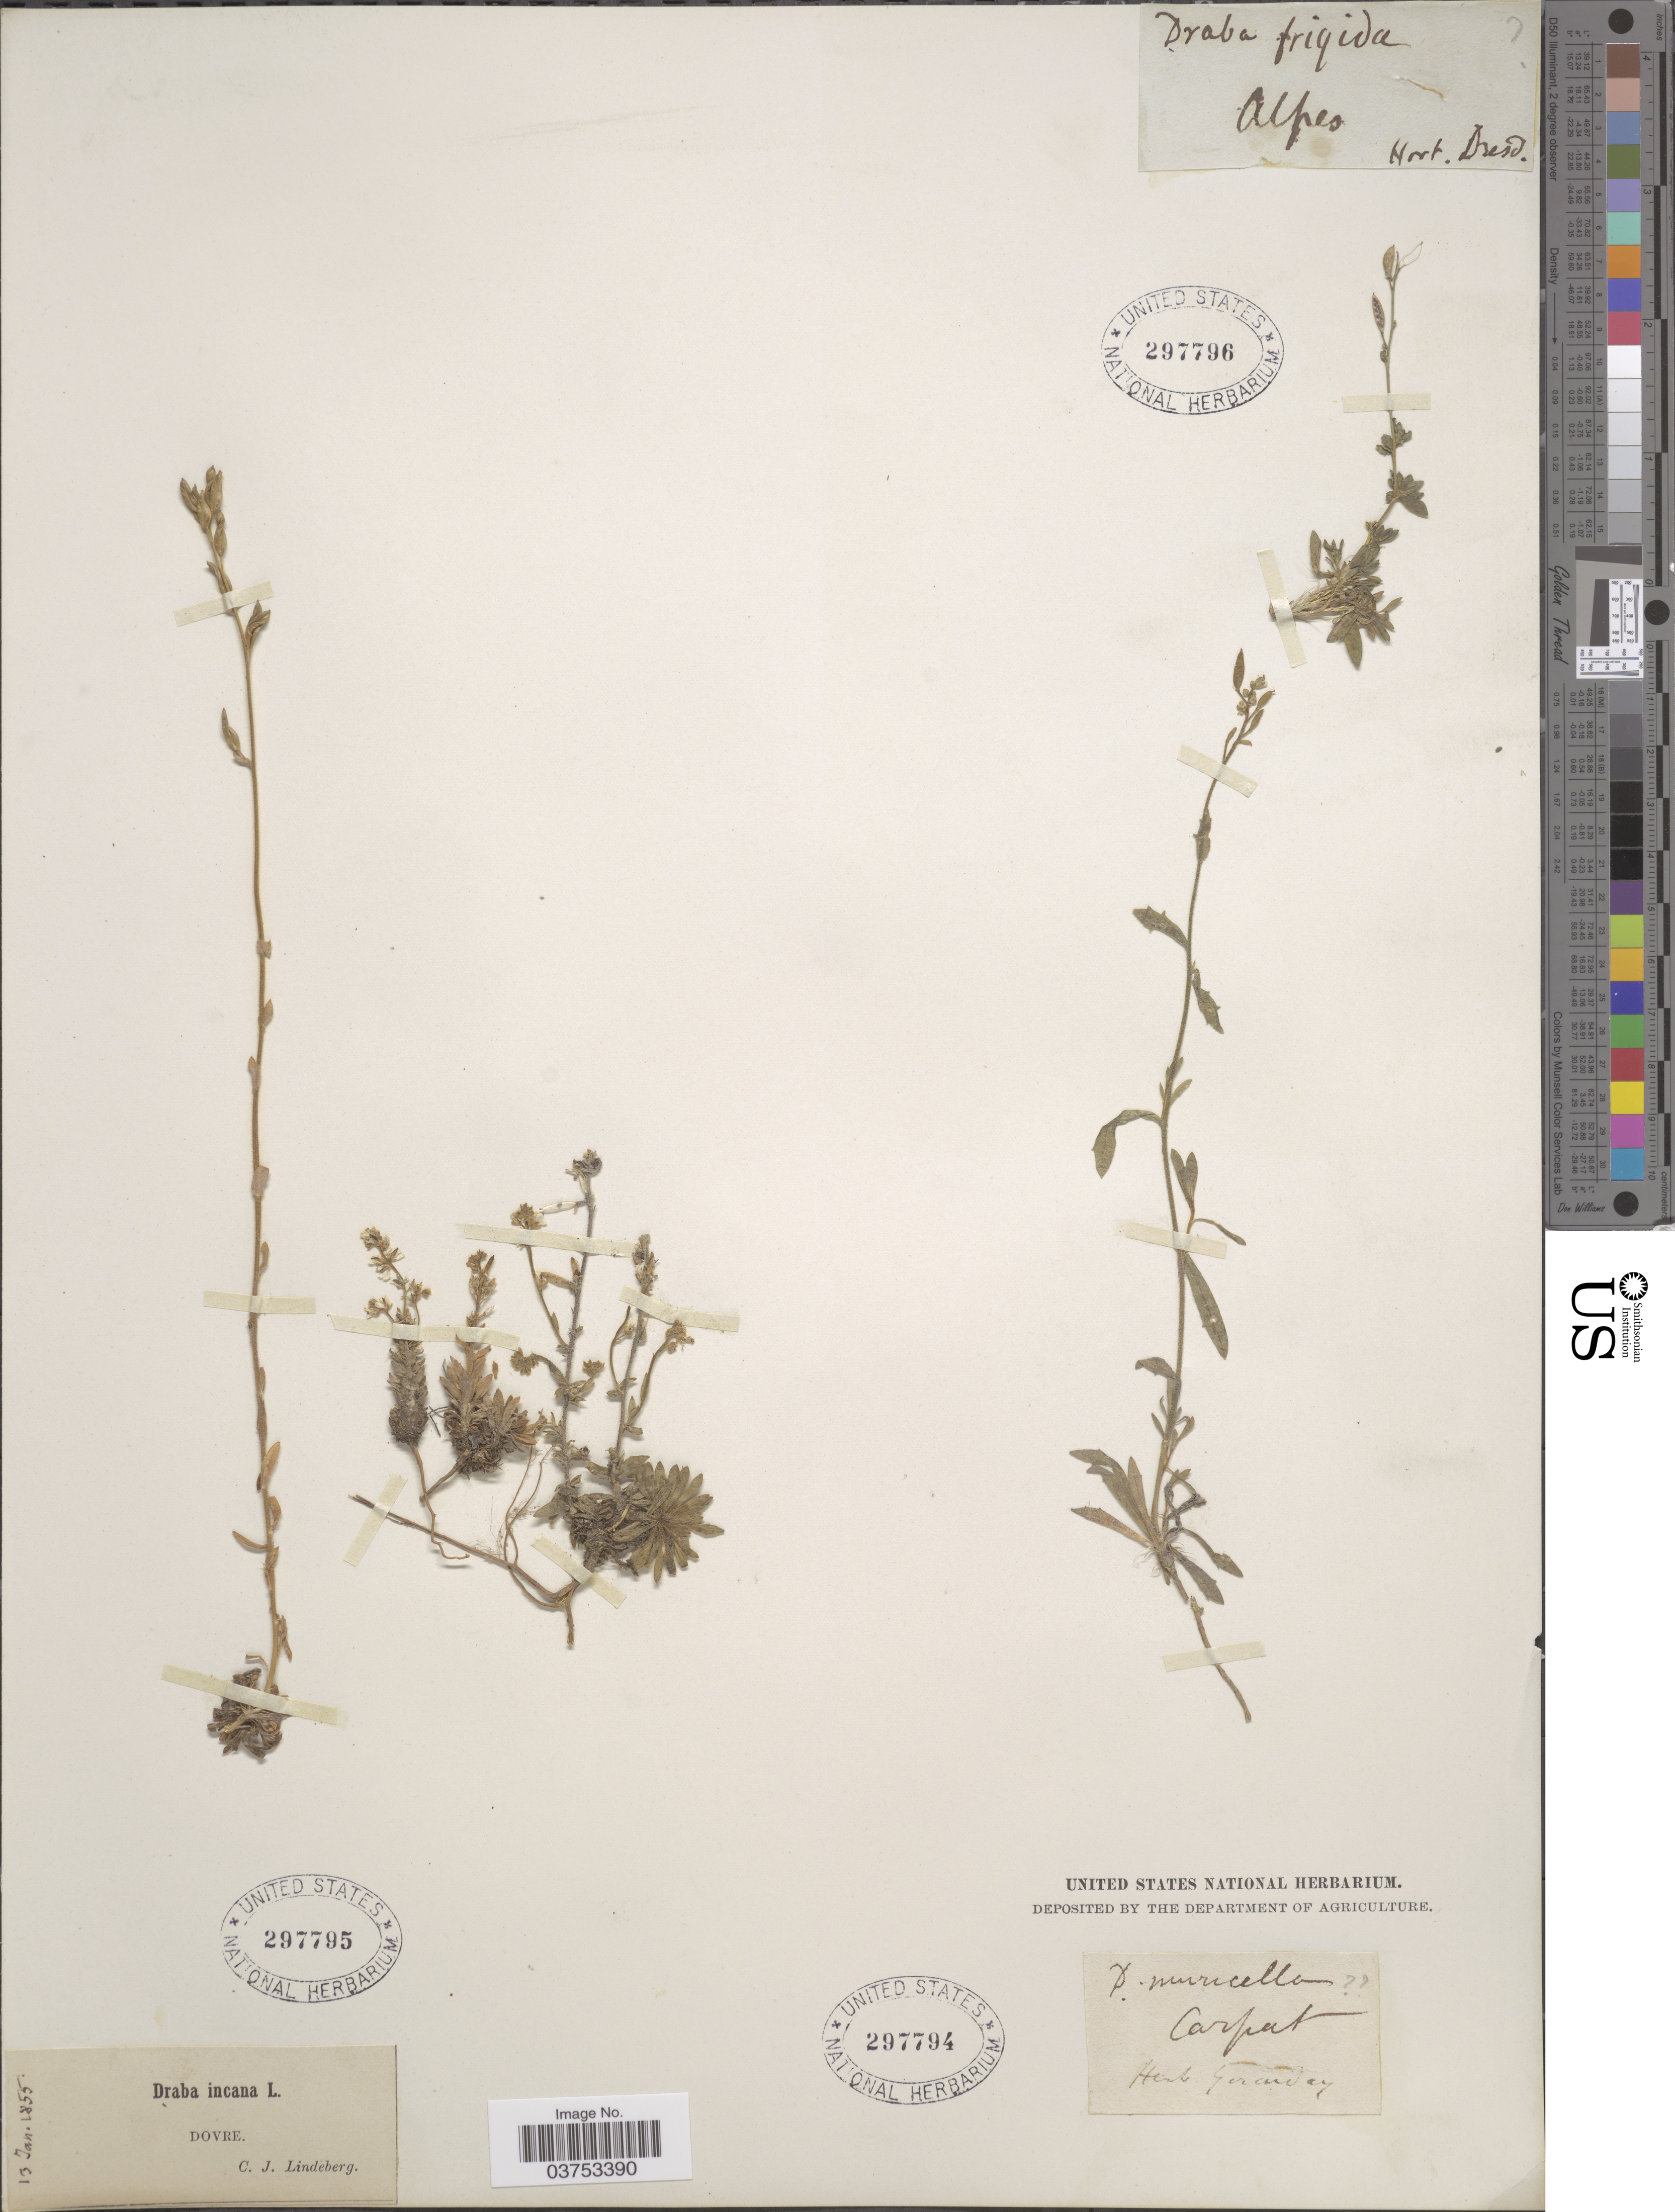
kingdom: Plantae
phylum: Tracheophyta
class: Magnoliopsida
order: Brassicales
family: Brassicaceae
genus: Draba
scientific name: Draba muricella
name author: Wahlenb.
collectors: Ex herb. J. Gerenday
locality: Carpat.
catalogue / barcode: US 297794-3